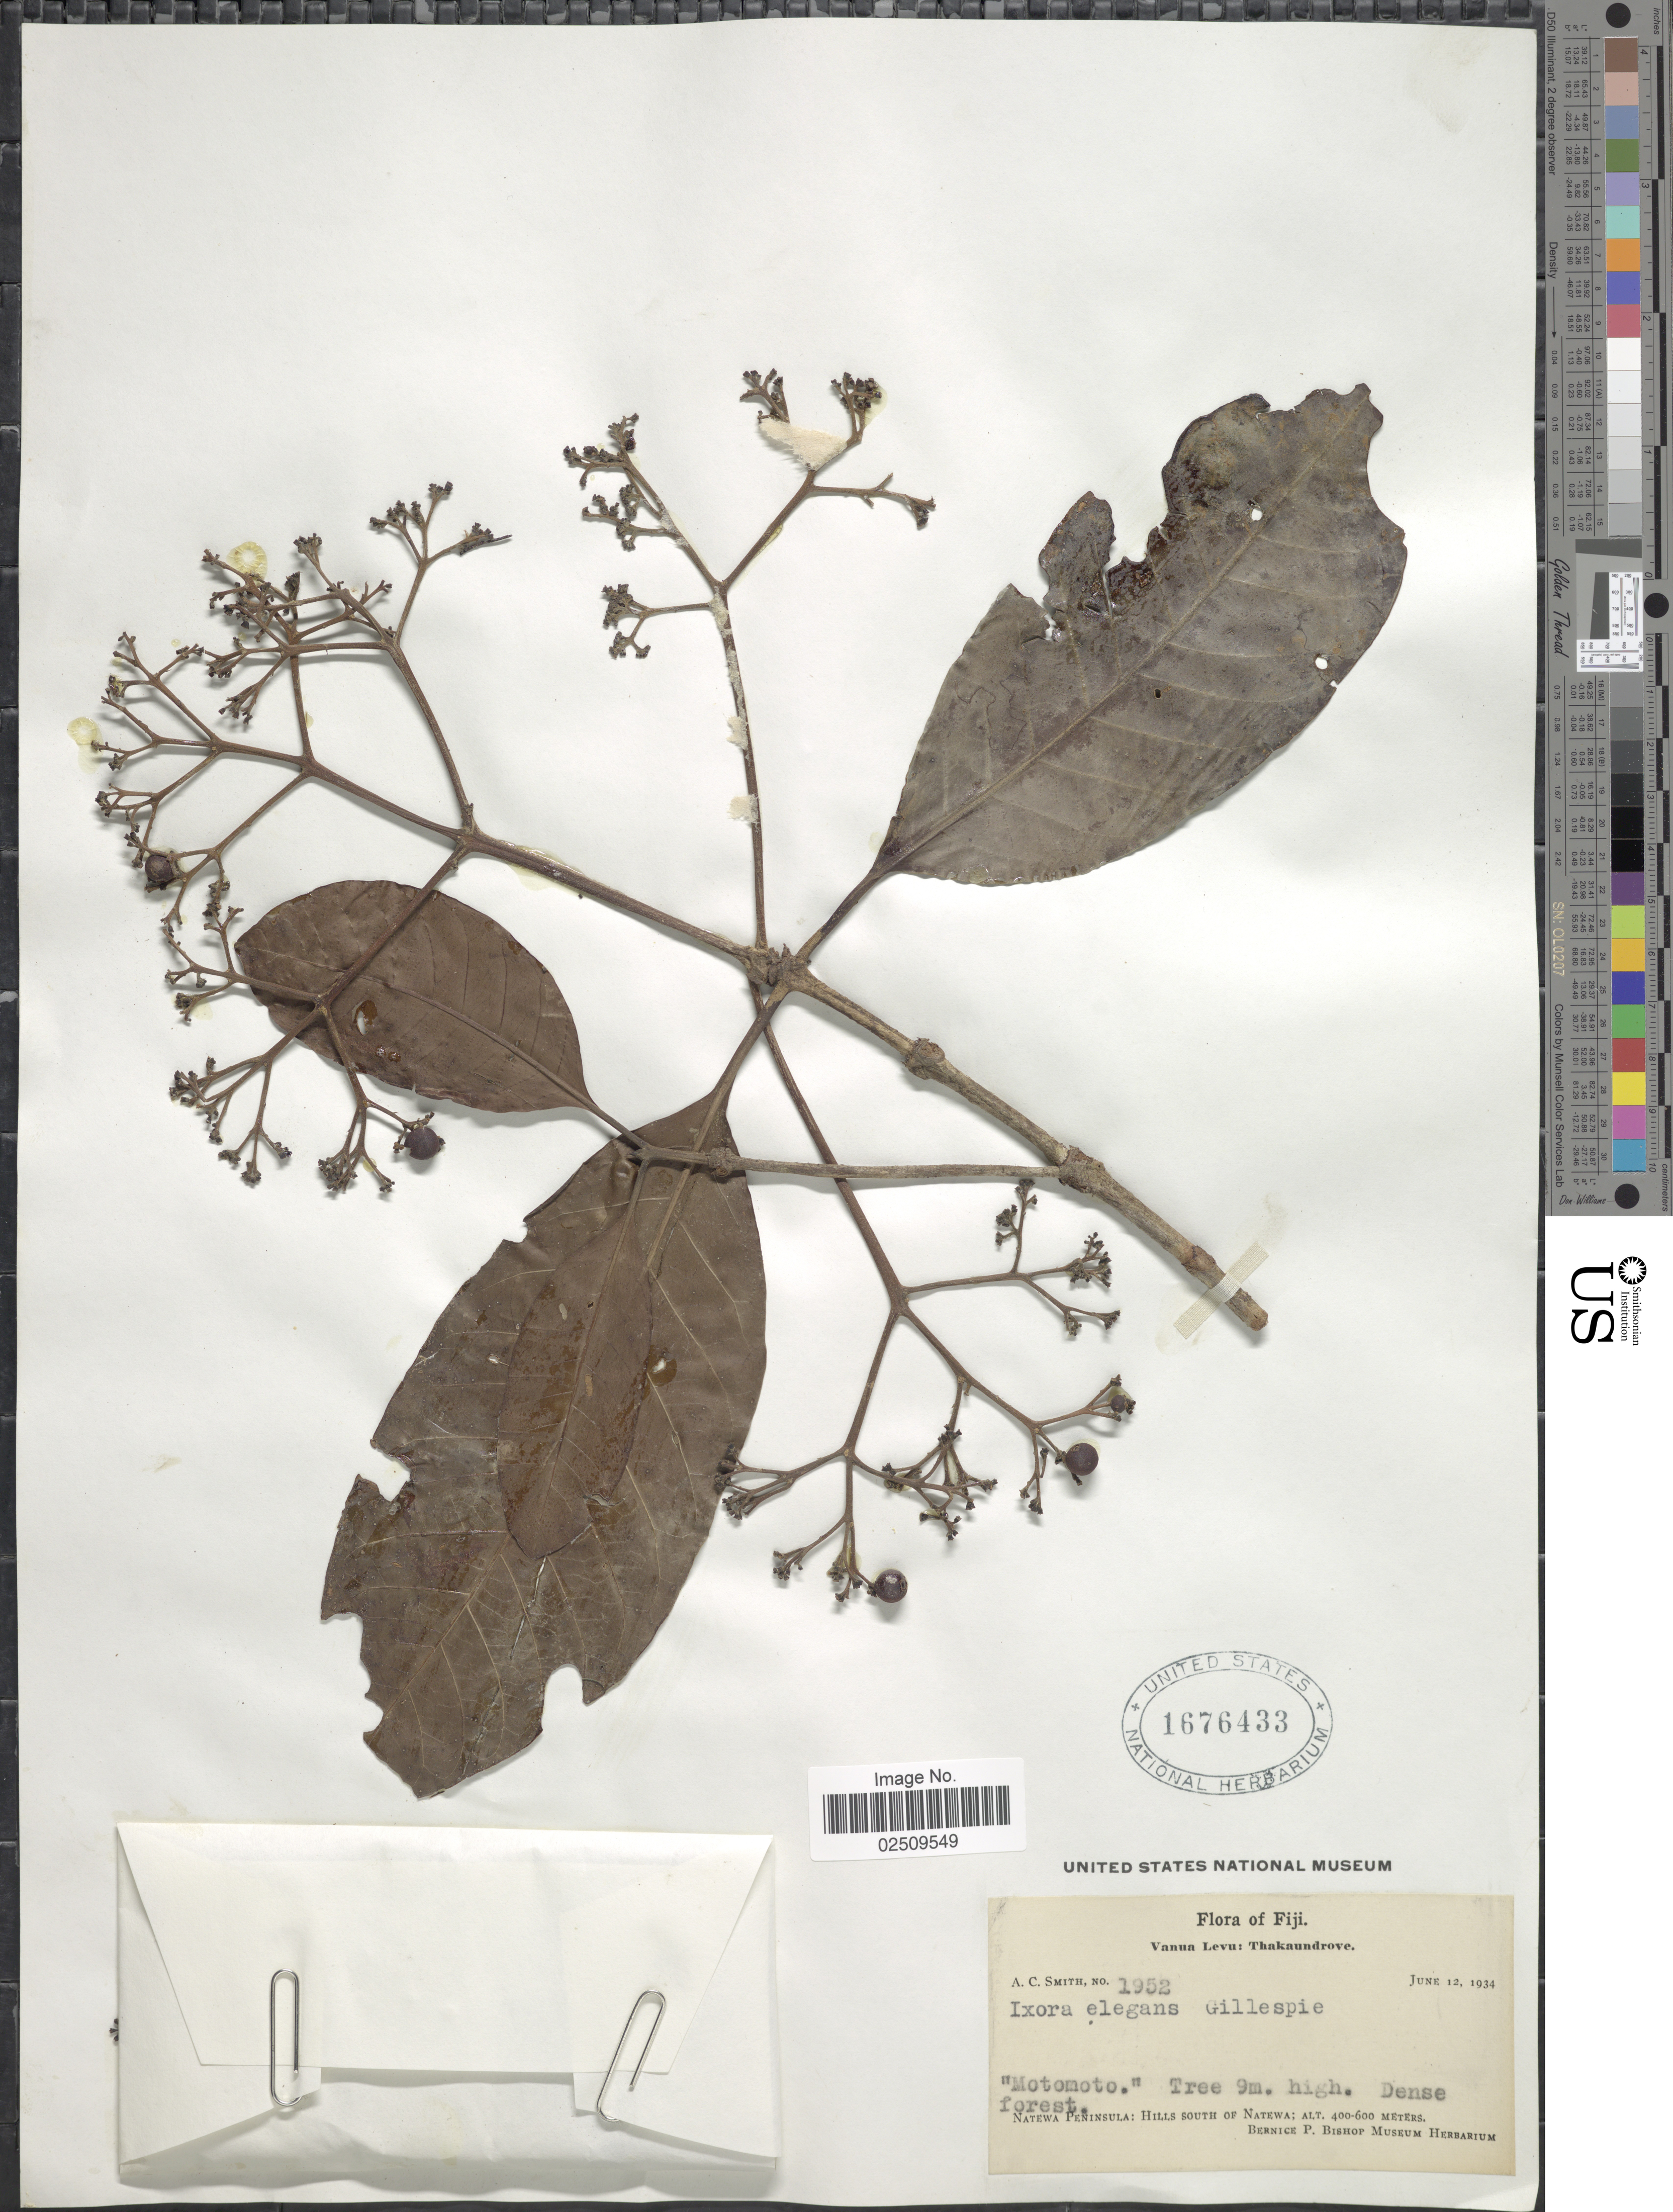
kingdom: Plantae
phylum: Tracheophyta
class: Magnoliopsida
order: Gentianales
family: Rubiaceae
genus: Ixora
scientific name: Ixora elegans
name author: Gillespie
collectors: A. C. Smith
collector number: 1952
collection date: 1934-06-12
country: Fiji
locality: Vanua Levu: Thakaundrove, Dense forest, Natewa Peninsula: Hills South of Natewa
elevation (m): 400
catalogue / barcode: US 1676433